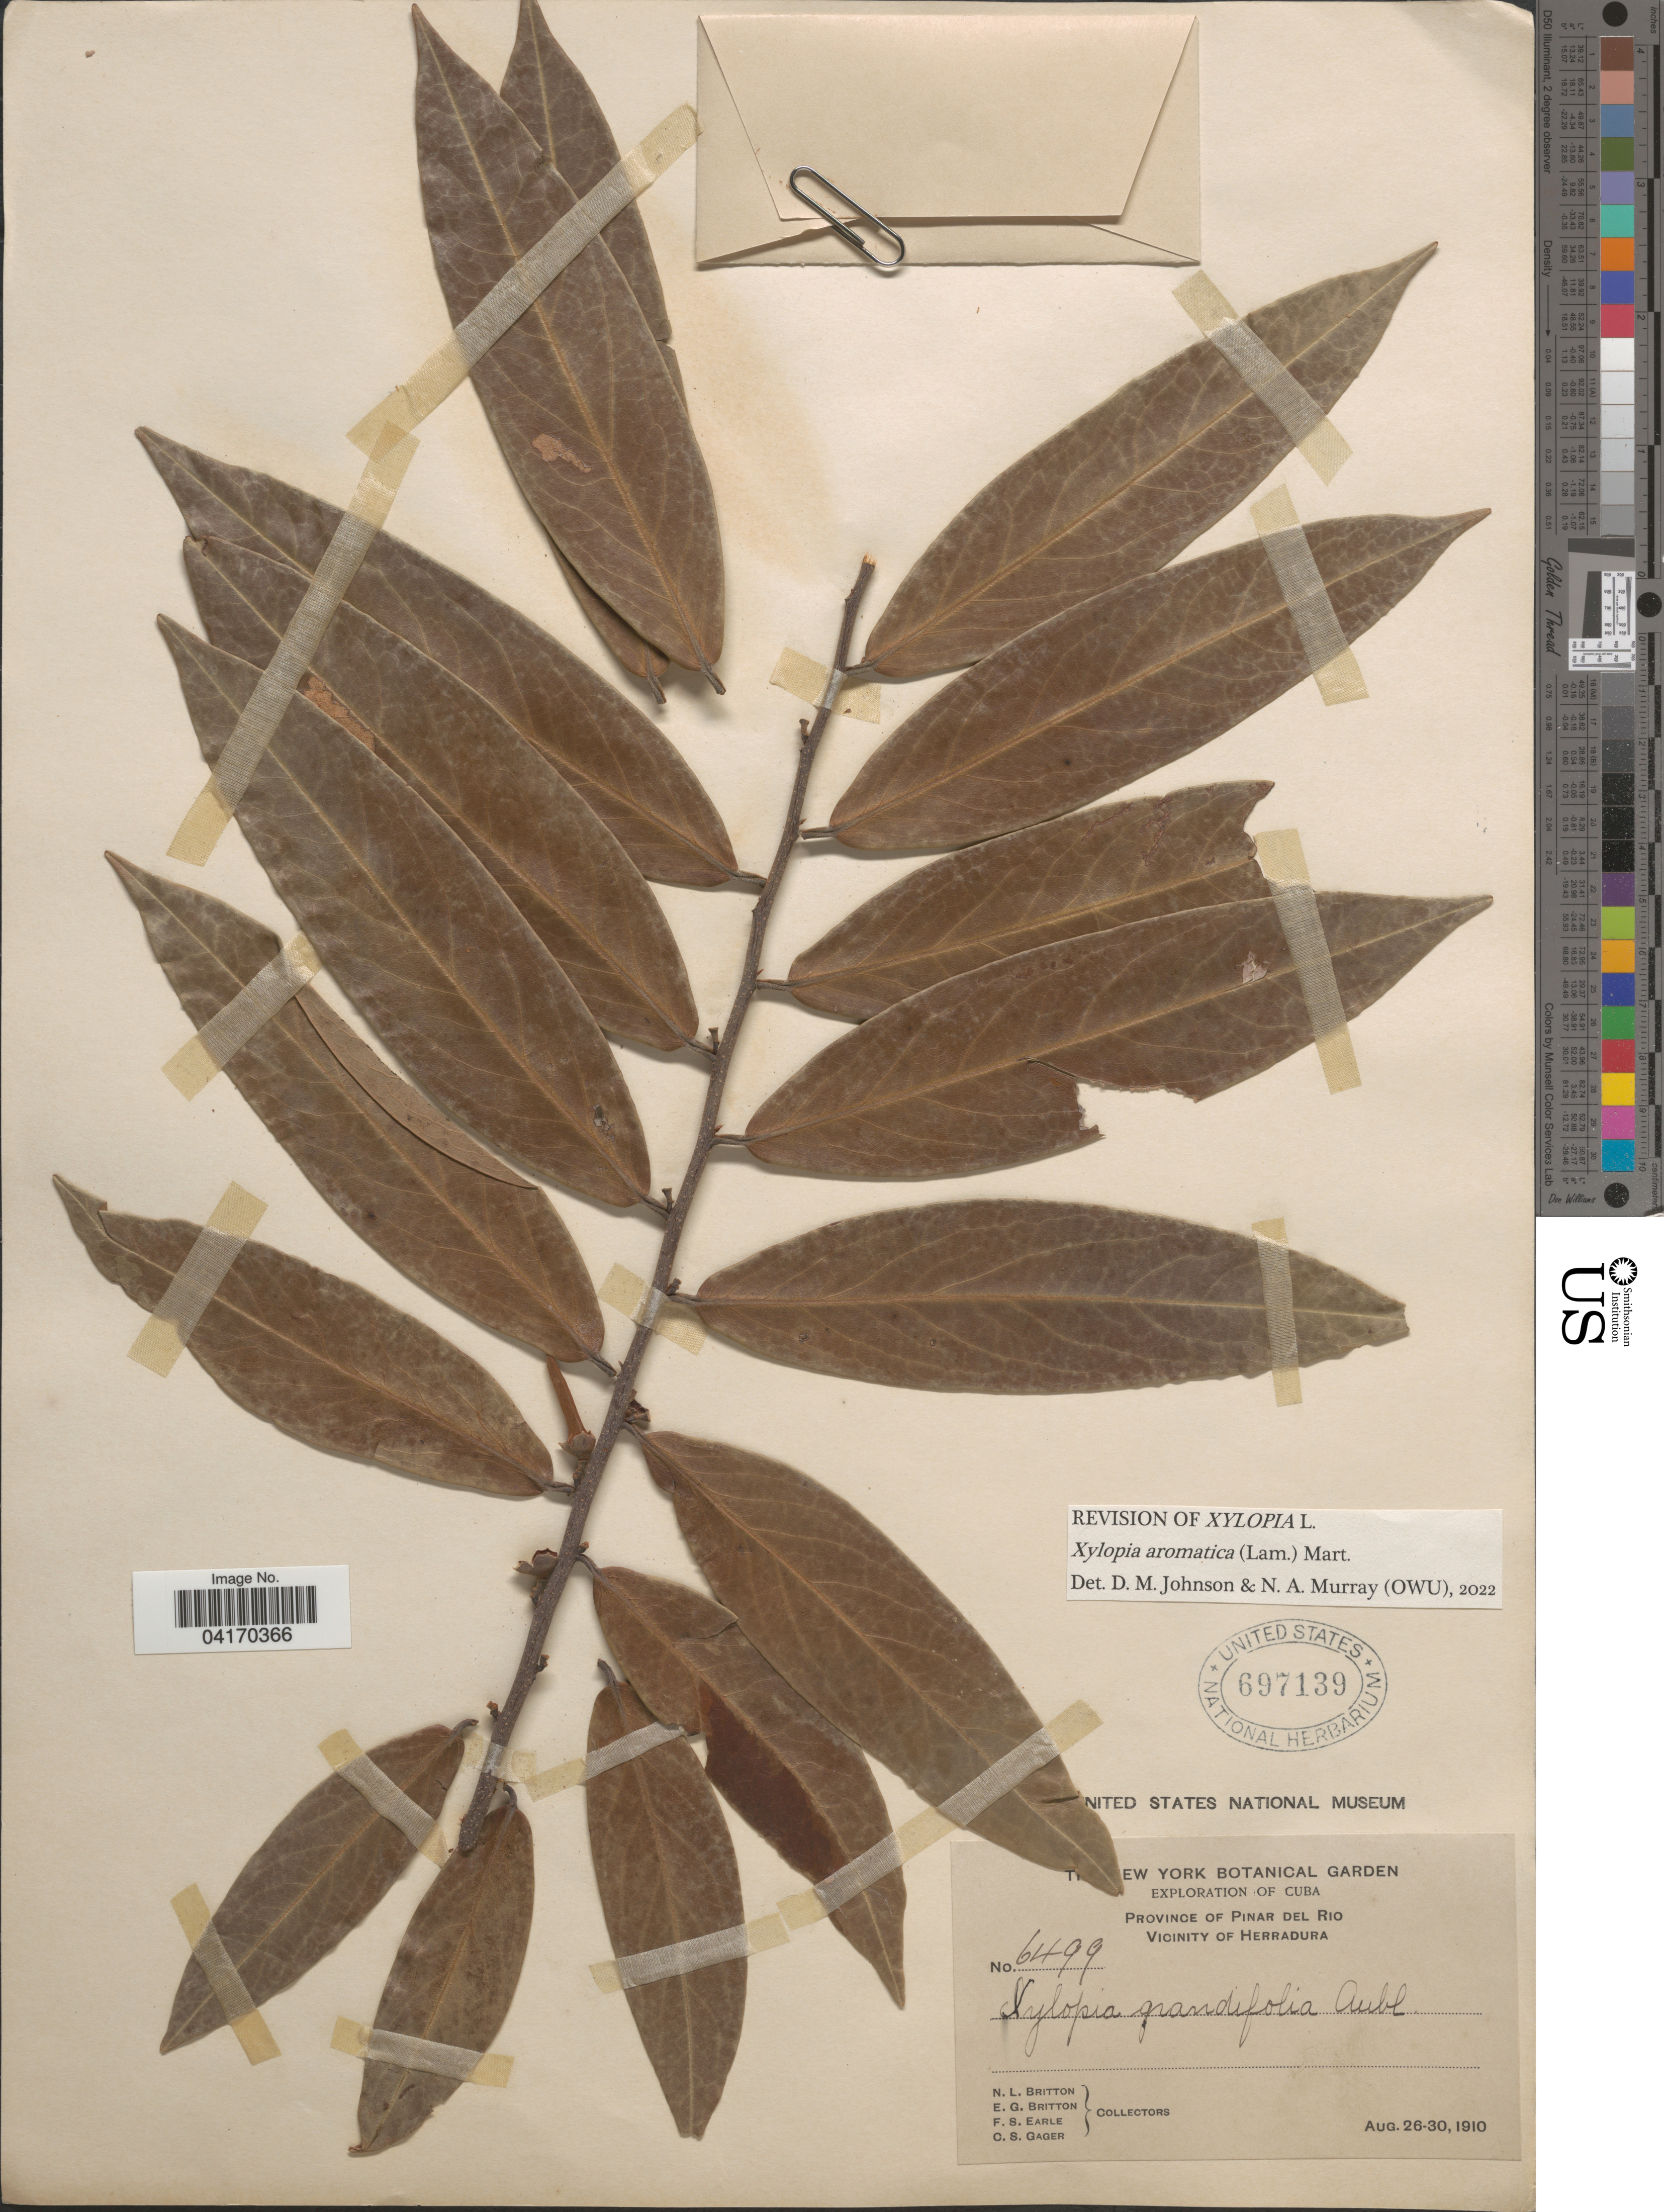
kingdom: Plantae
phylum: Tracheophyta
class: Magnoliopsida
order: Magnoliales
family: Annonaceae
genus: Xylopia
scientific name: Xylopia aromatica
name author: (Lam.) Mart.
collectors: Mrs. N. L. Britton, E. G. Britton, F. S. Earle & C. Gager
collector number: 6499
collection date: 1910-08-26/1910-08-30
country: Cuba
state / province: Pinar del Río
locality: Exploration of Cuba. Vicinity of Herradura.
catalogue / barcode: US 697139